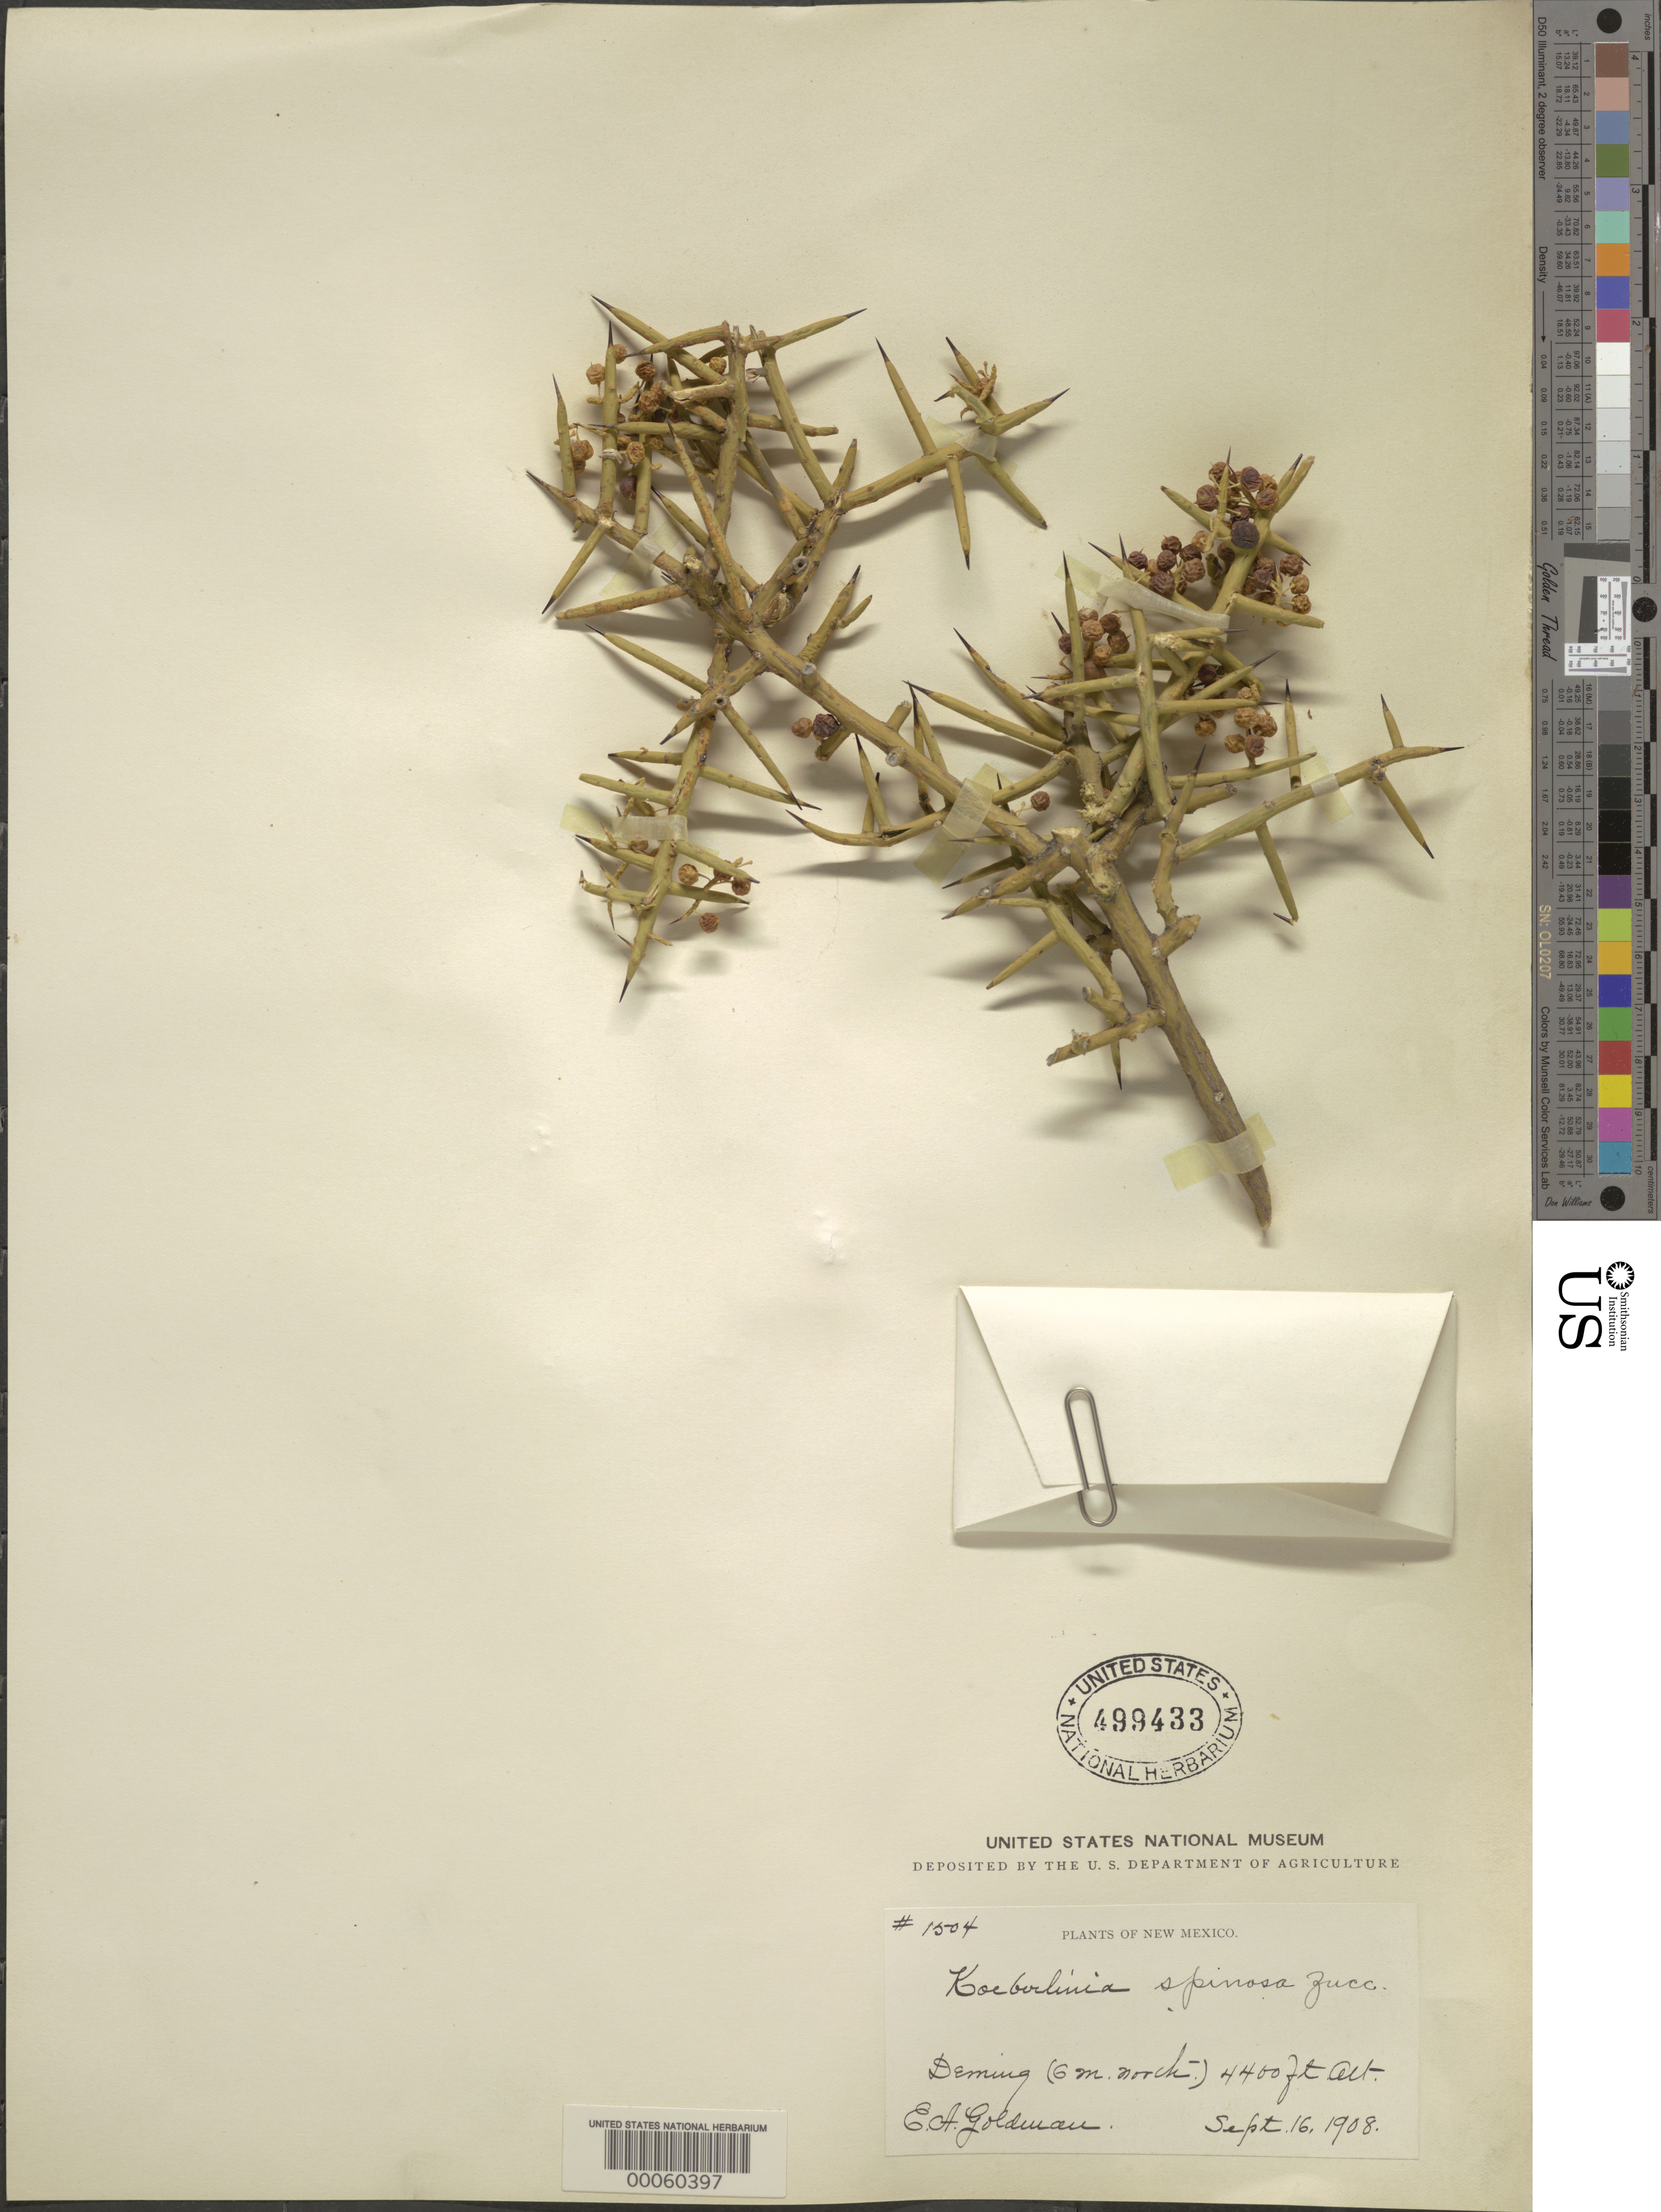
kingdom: Plantae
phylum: Tracheophyta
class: Magnoliopsida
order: Brassicales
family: Koeberliniaceae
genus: Koeberlinia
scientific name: Koeberlinia spinosa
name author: Zucc.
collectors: E. A. Goldman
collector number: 1504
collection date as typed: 16 Sep 1908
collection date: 1908-09-16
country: United States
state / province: New Mexico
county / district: Luna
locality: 6 mi. n of deming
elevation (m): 1341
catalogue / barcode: US 499433